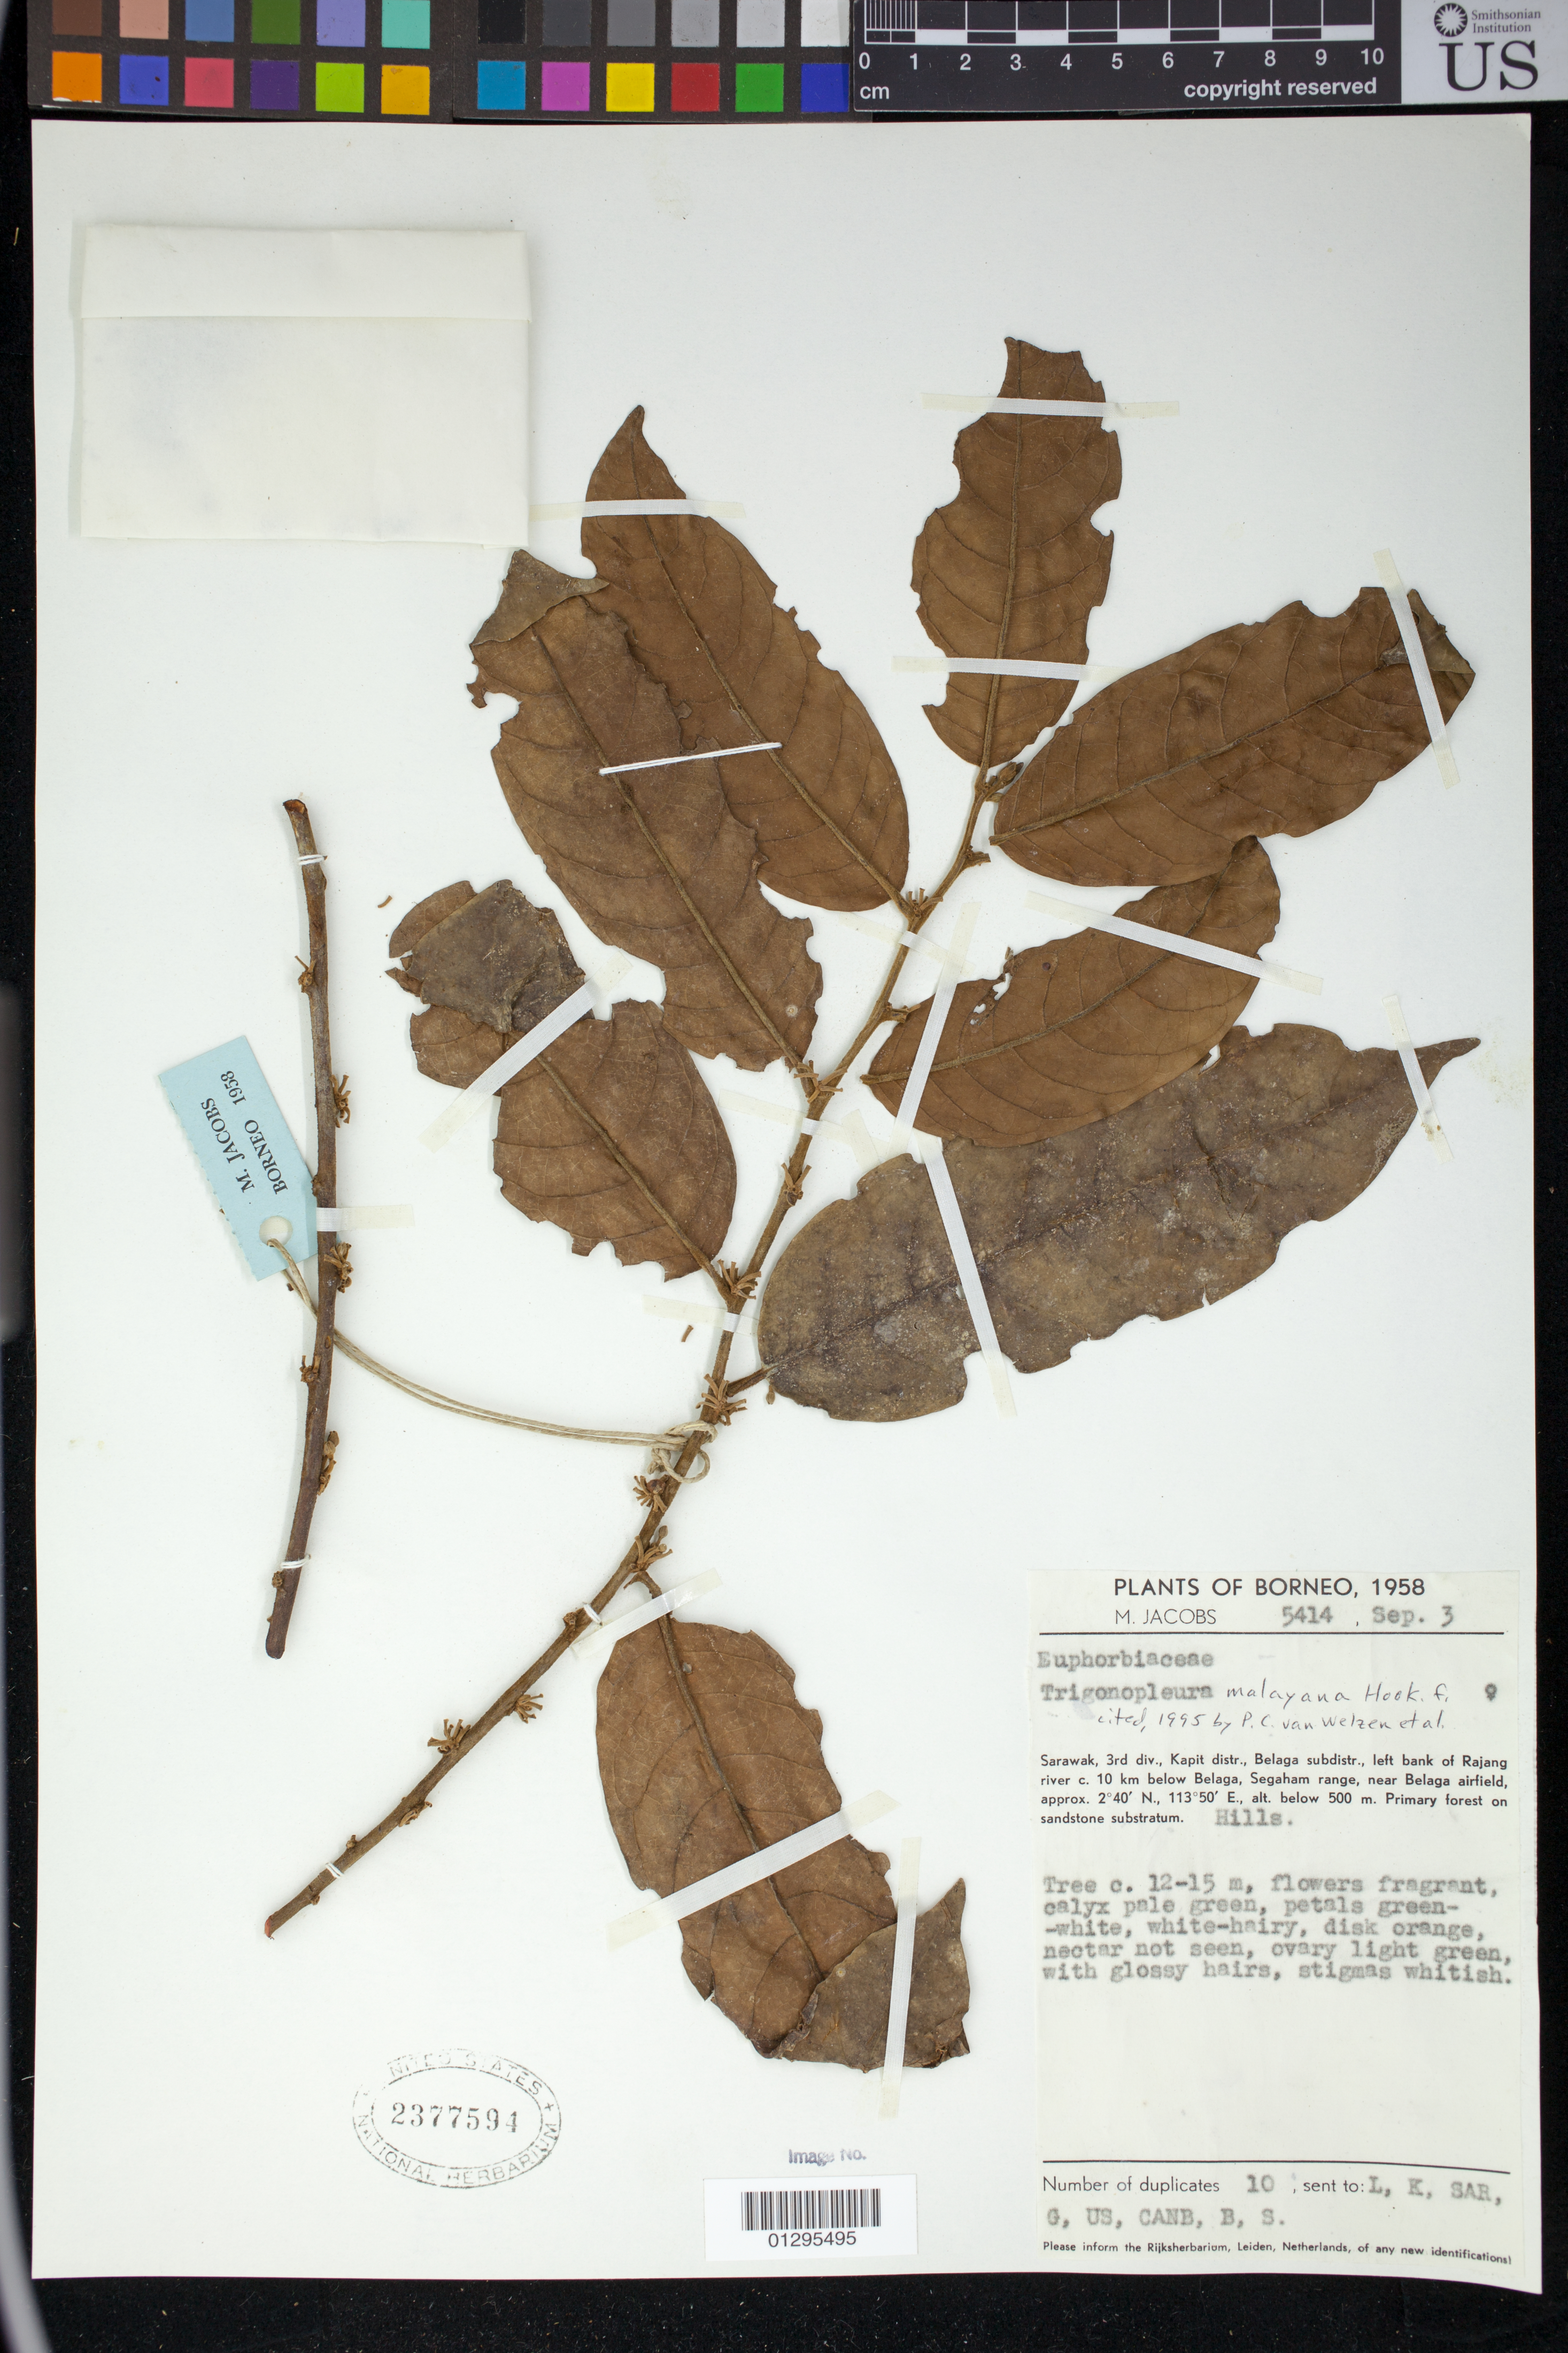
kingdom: Plantae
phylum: Tracheophyta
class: Magnoliopsida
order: Malpighiales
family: Peraceae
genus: Trigonopleura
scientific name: Trigonopleura malayana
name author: Hook. f.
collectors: M. Jacobs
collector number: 5414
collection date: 1958-09-03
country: Malaysia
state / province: Sarawak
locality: Sarawak, 3rd div., Kapit distr., Belaga subdistr., left bank of Rajang river c. 10 km below Belaga, Segaham range, near Belaga airfield.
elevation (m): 500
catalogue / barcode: US 2377594